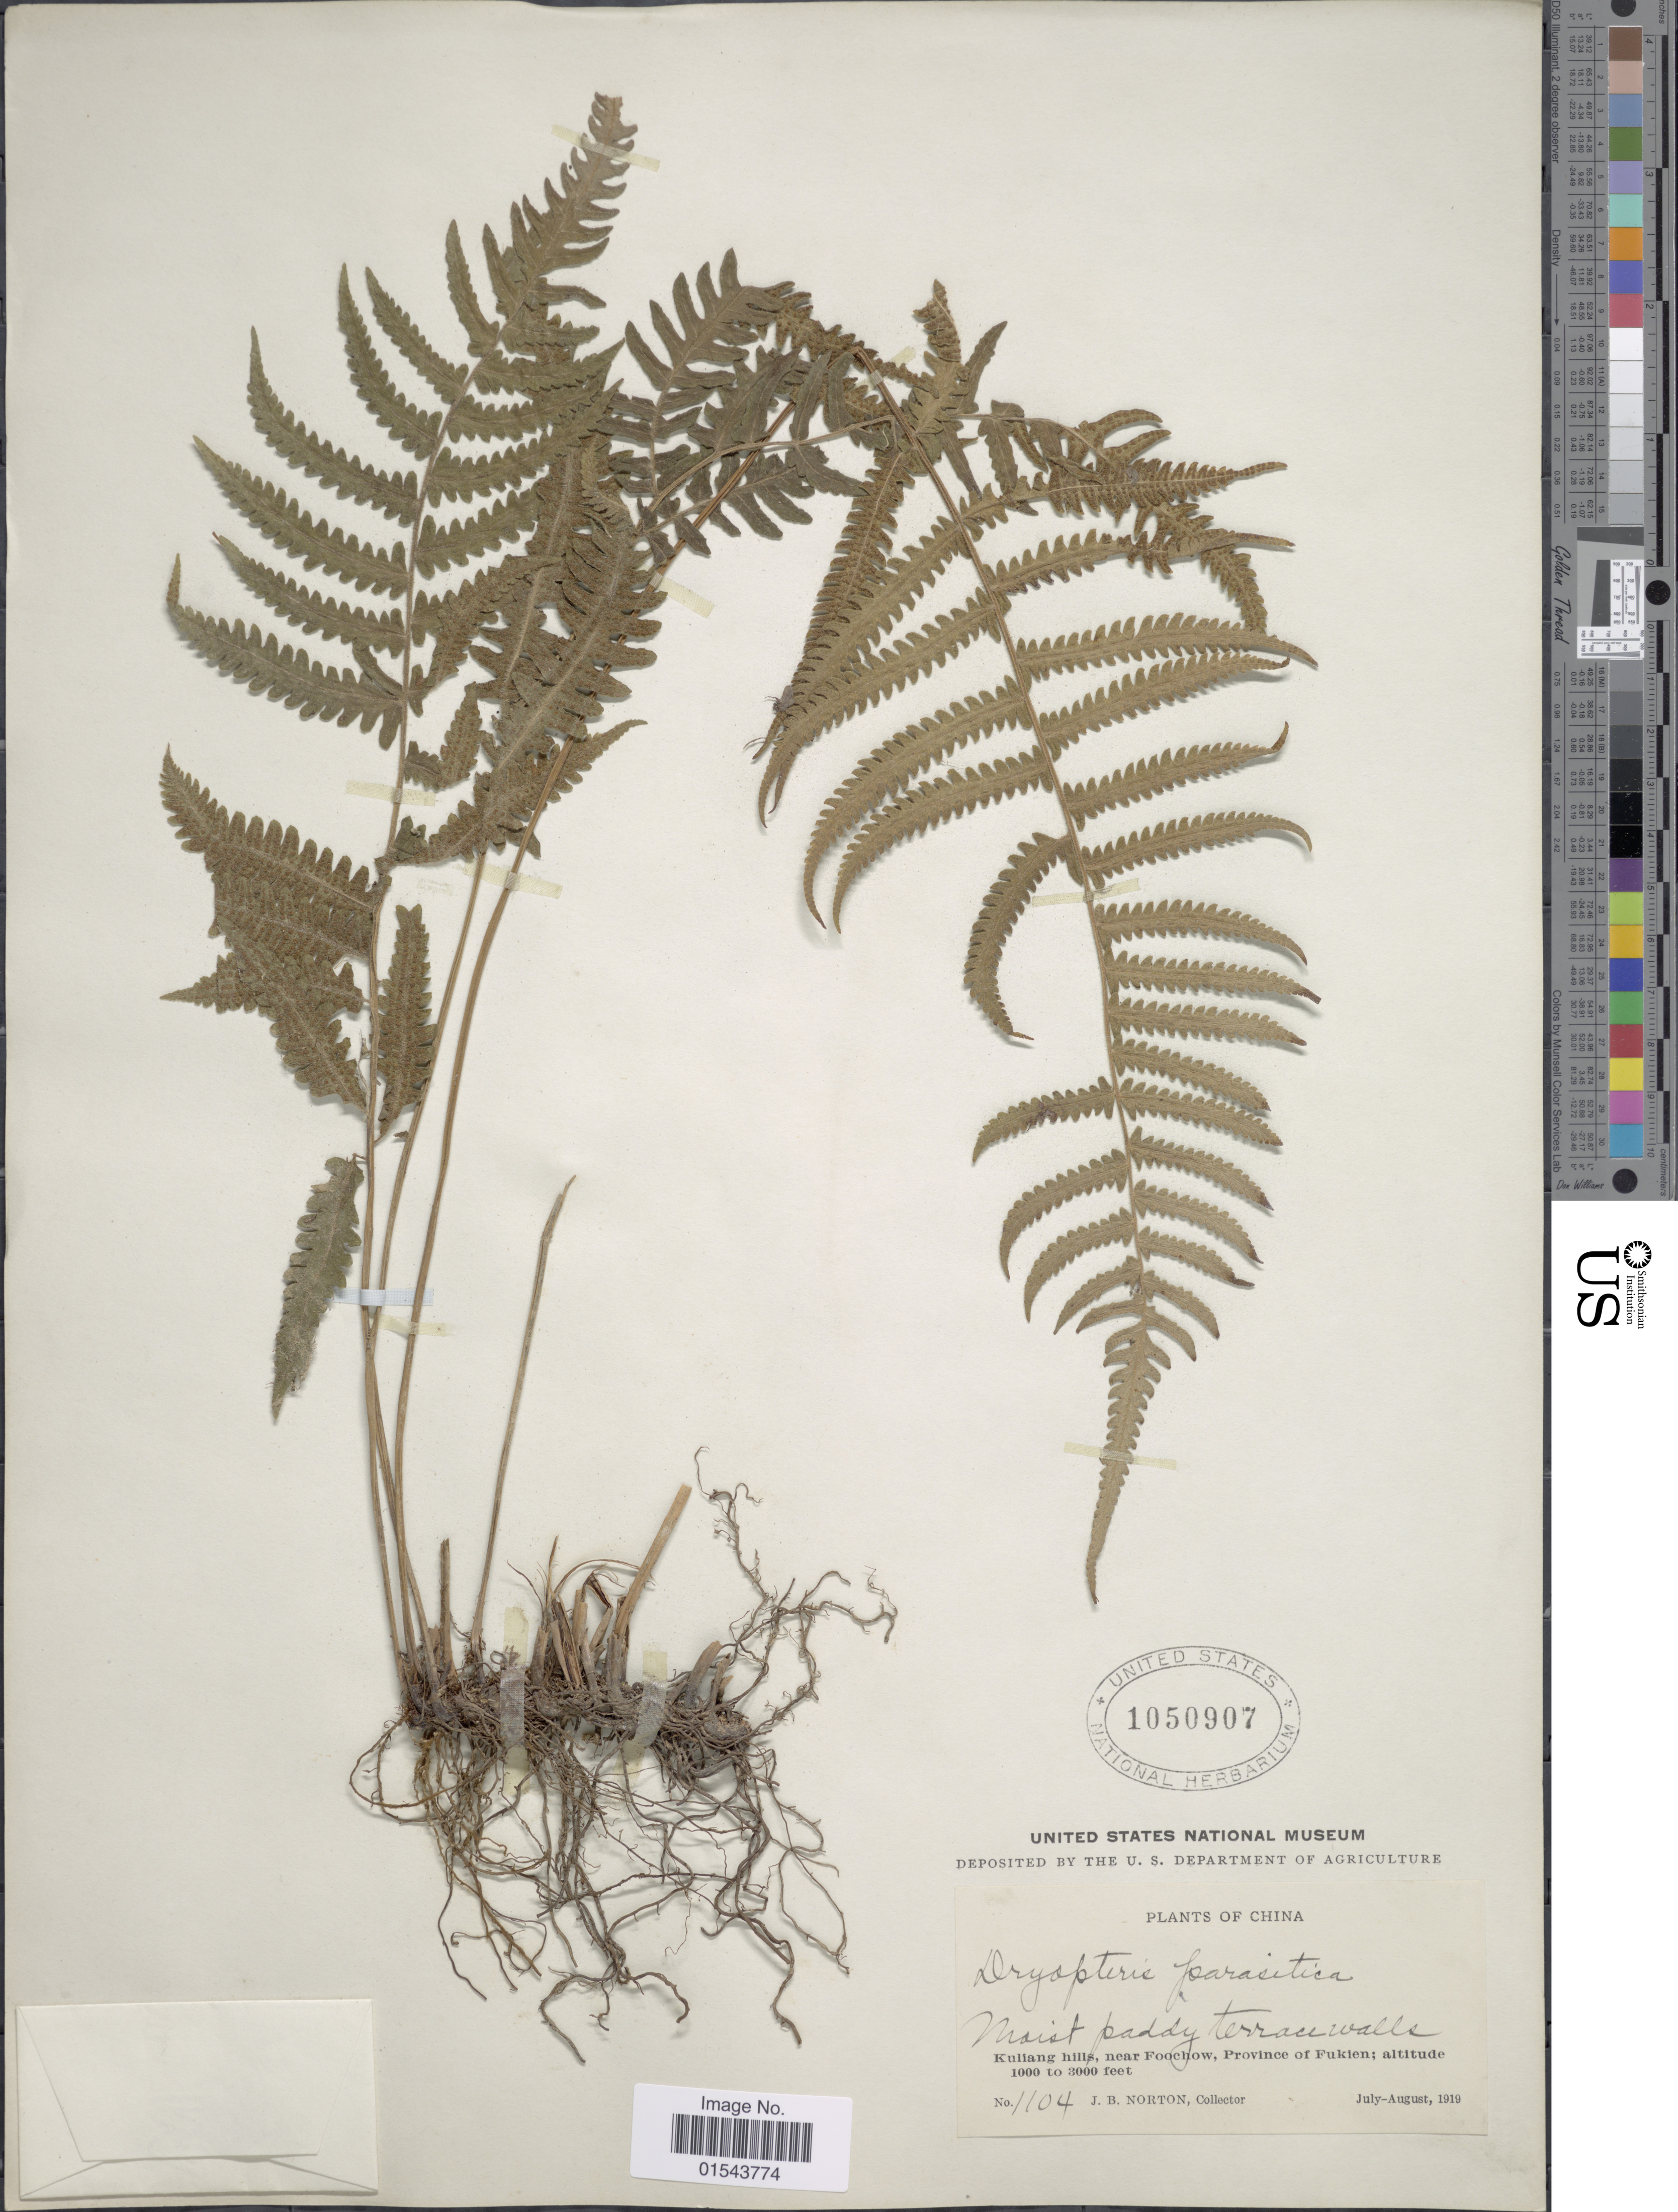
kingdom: Plantae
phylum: Tracheophyta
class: Polypodiopsida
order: Polypodiales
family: Thelypteridaceae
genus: Christella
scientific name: Christella parasitica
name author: (L.) H. Lév.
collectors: J. B. Norton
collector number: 1104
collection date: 1919-07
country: China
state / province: Fujian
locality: Kuliang Hills, near Foochow, Province of Fukien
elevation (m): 305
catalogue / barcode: US 1050907